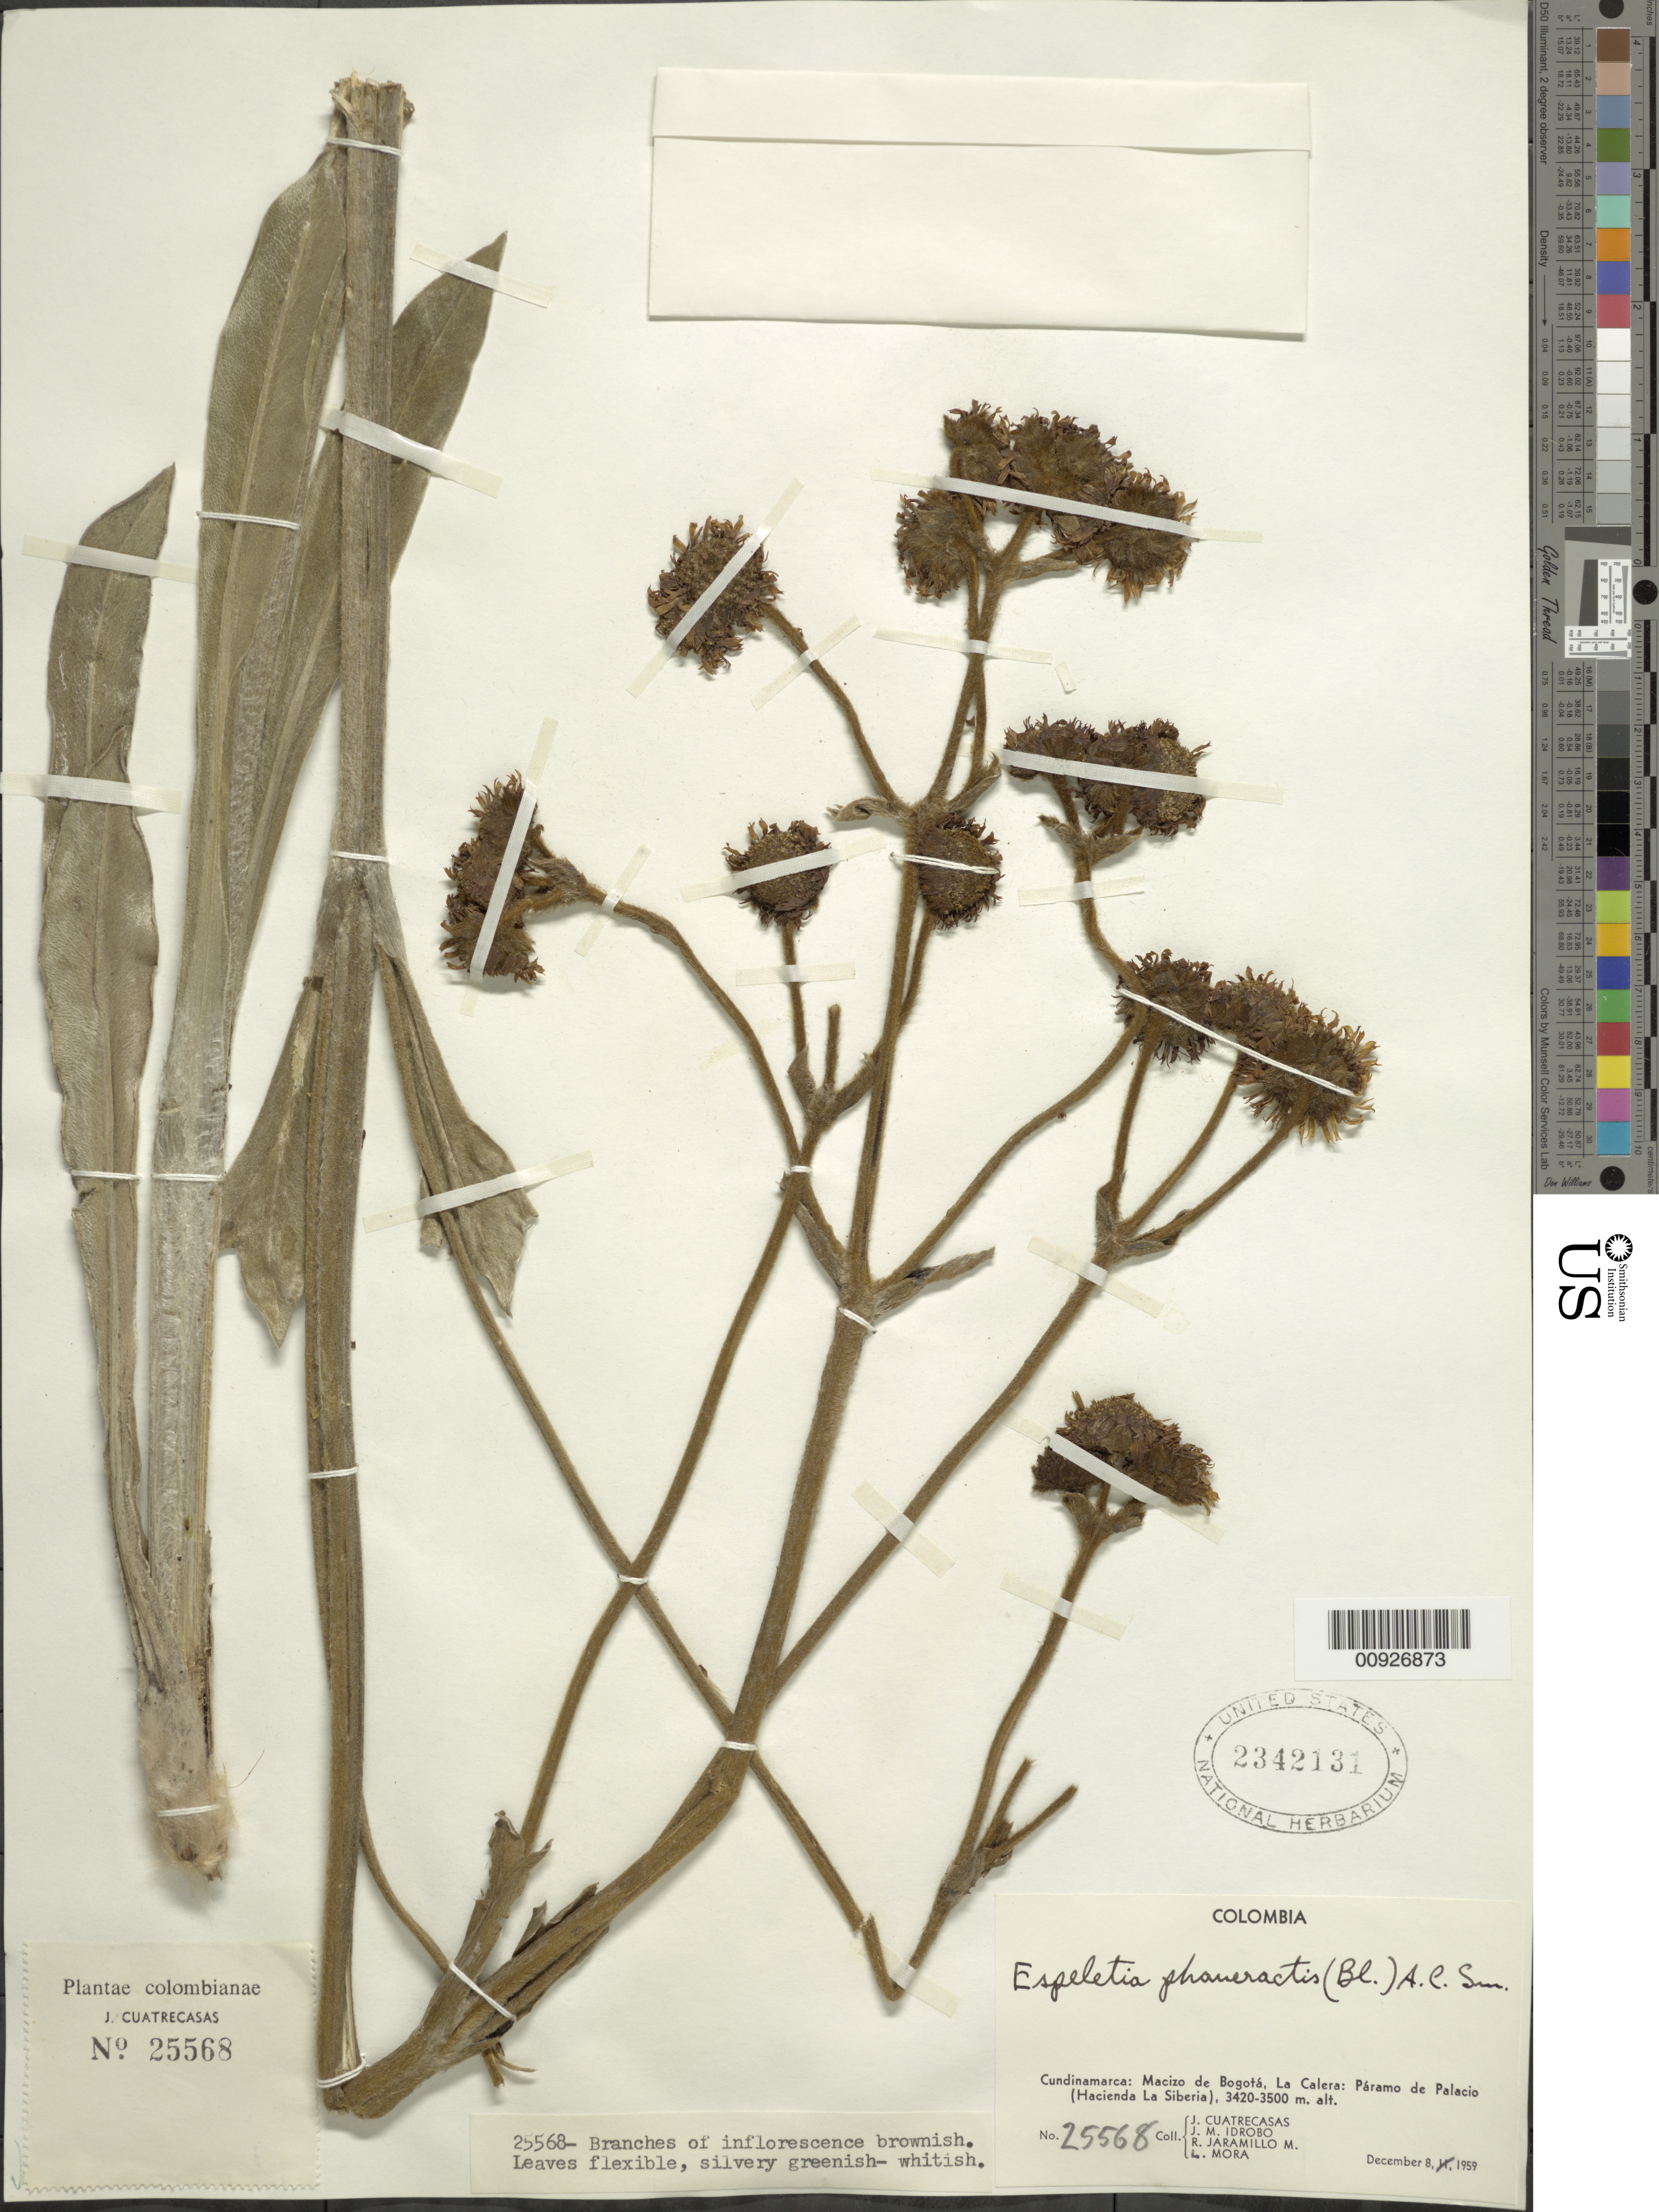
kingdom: Plantae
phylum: Tracheophyta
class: Magnoliopsida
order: Asterales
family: Asteraceae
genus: Espeletia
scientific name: Espeletia argentea f. phaneractis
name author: (S.F. Blake) Cuatrec.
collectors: J. Cuatrecasas, J. M. Idrobo, R. Jaramillo M. & L. E. Mora-Osejo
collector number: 25568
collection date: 1959-12-08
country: Colombia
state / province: Cundinamarca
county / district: M de La Calera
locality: P. de Palacio. Macizo de Bogotá, La Calera: Páramo de Palacio (Hacianda La Siberia)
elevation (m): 3420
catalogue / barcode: US 2342131